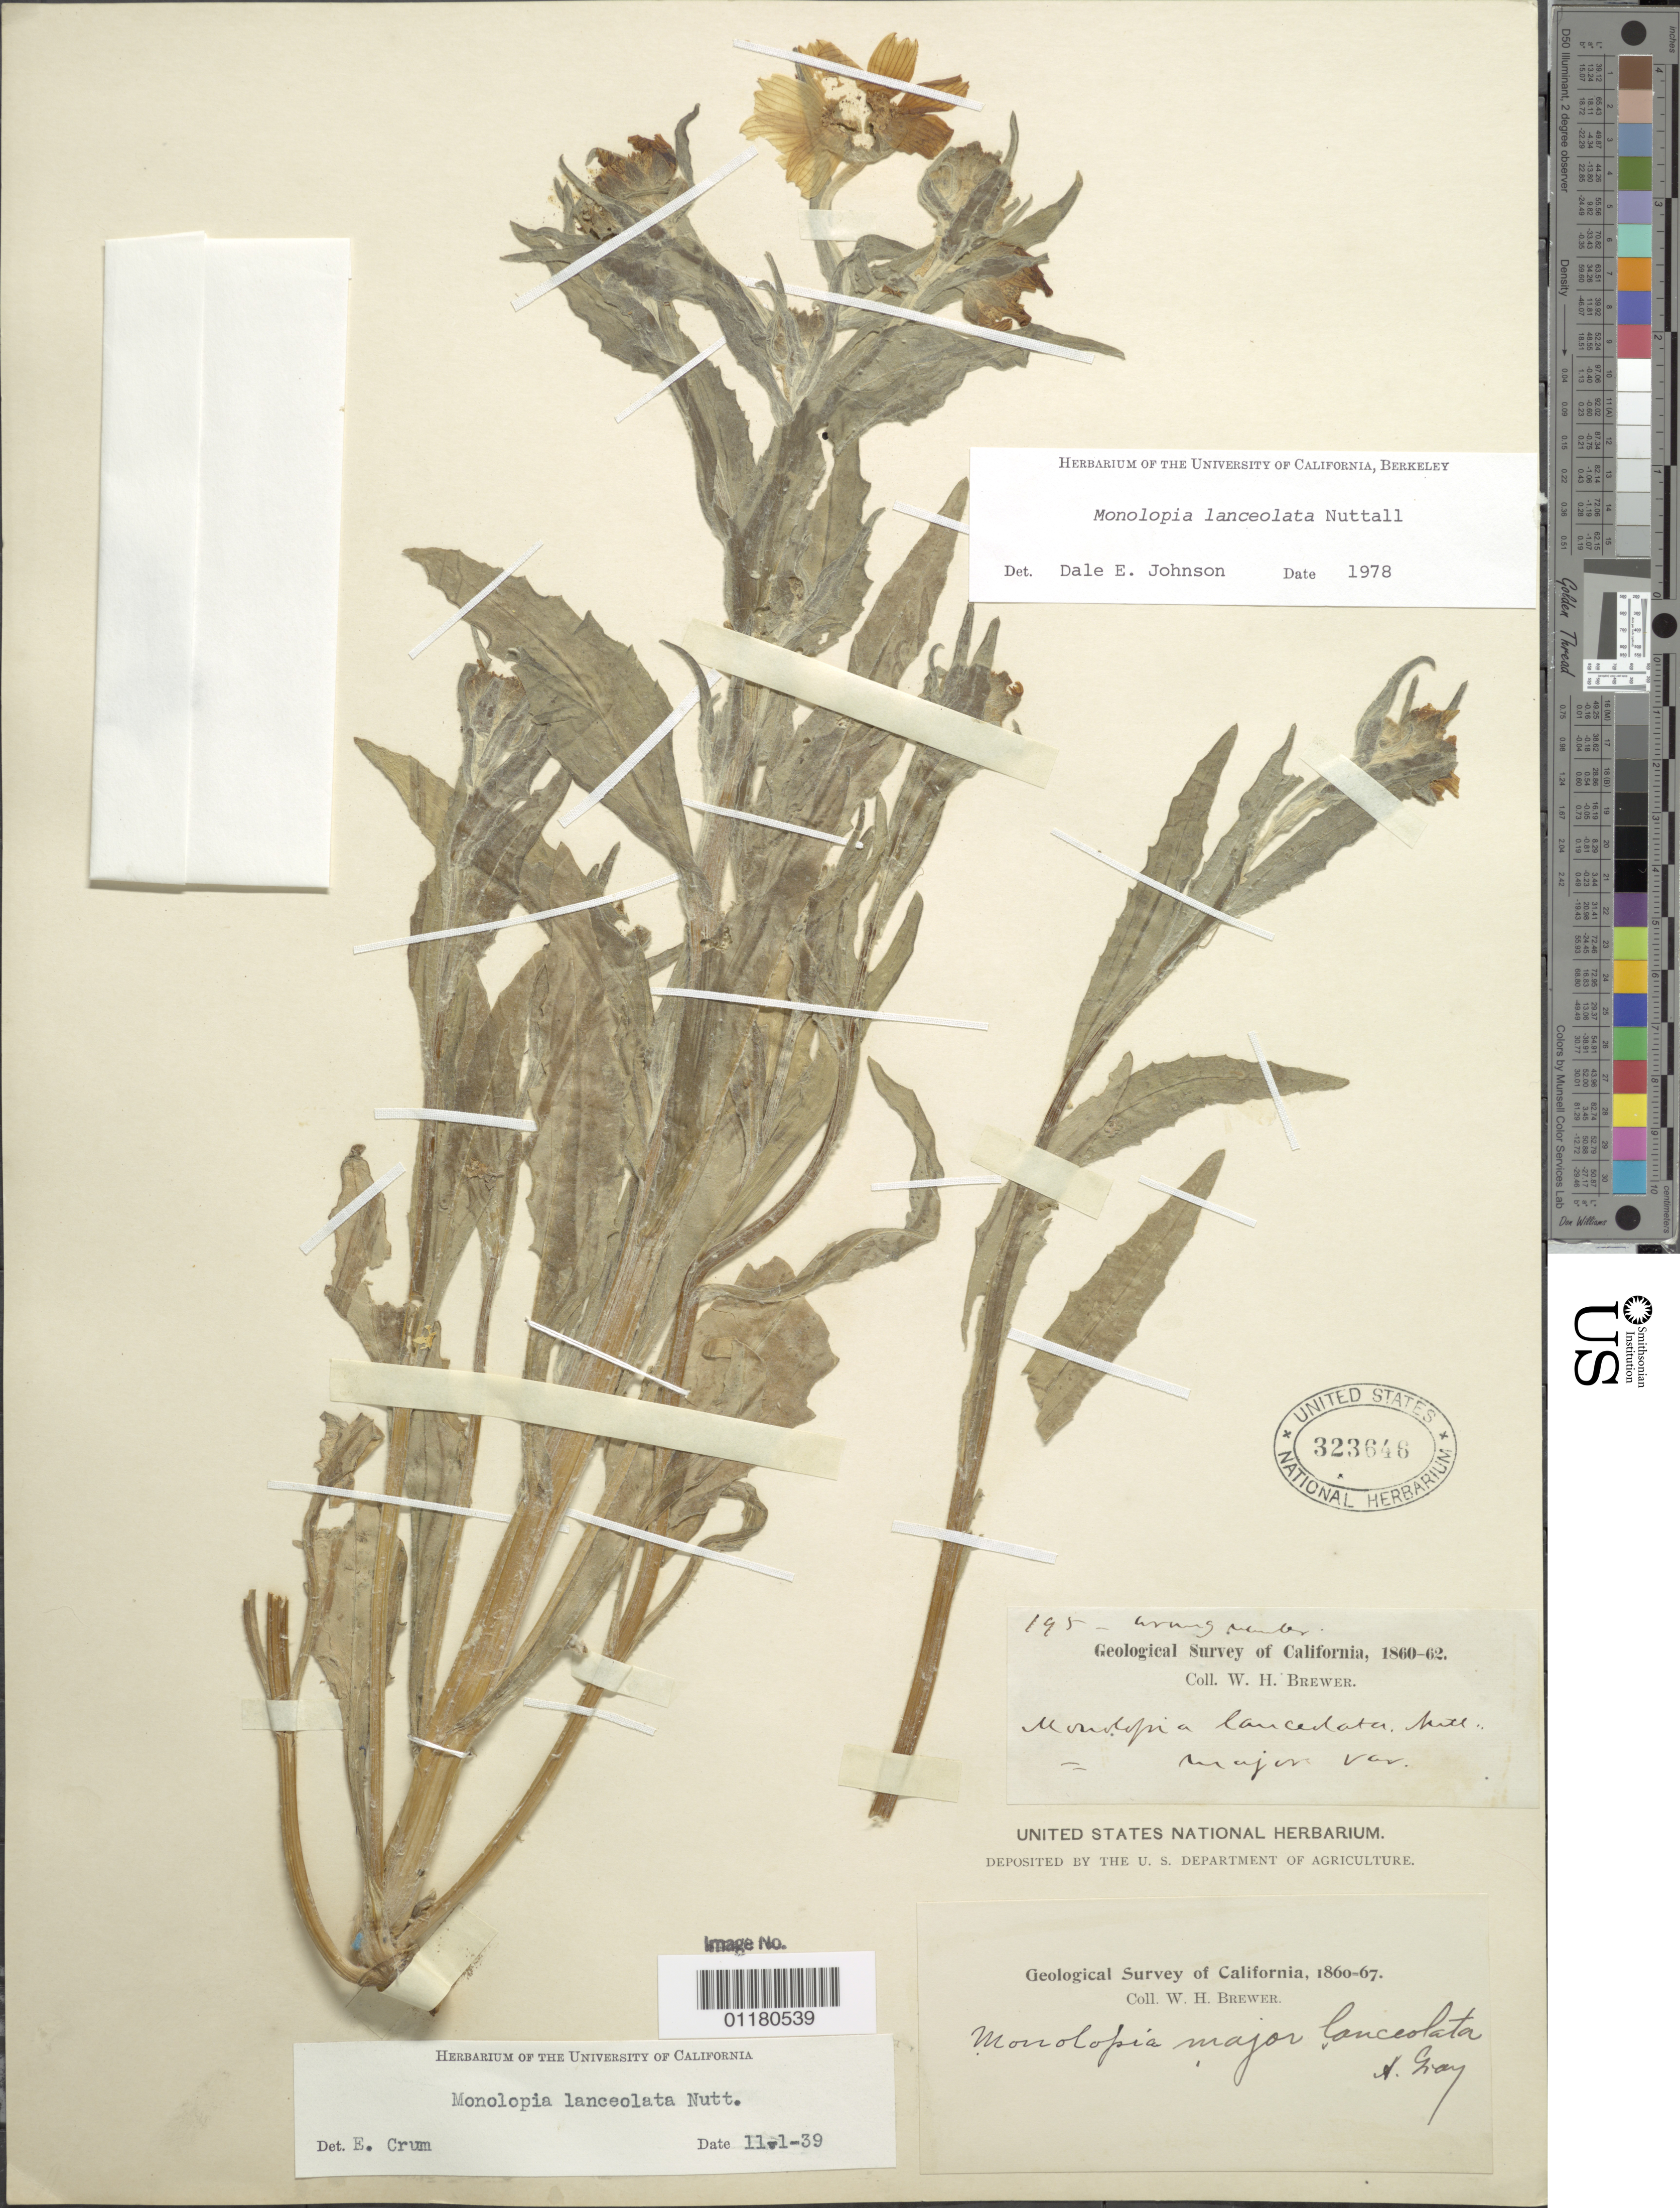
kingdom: Plantae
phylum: Tracheophyta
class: Magnoliopsida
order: Asterales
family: Asteraceae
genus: Monolopia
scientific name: Monolopia lanceolata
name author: Nutt.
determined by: Johnson, D. E.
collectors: W. H. Brewer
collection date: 1860/1867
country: United States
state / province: California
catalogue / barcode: US 323646